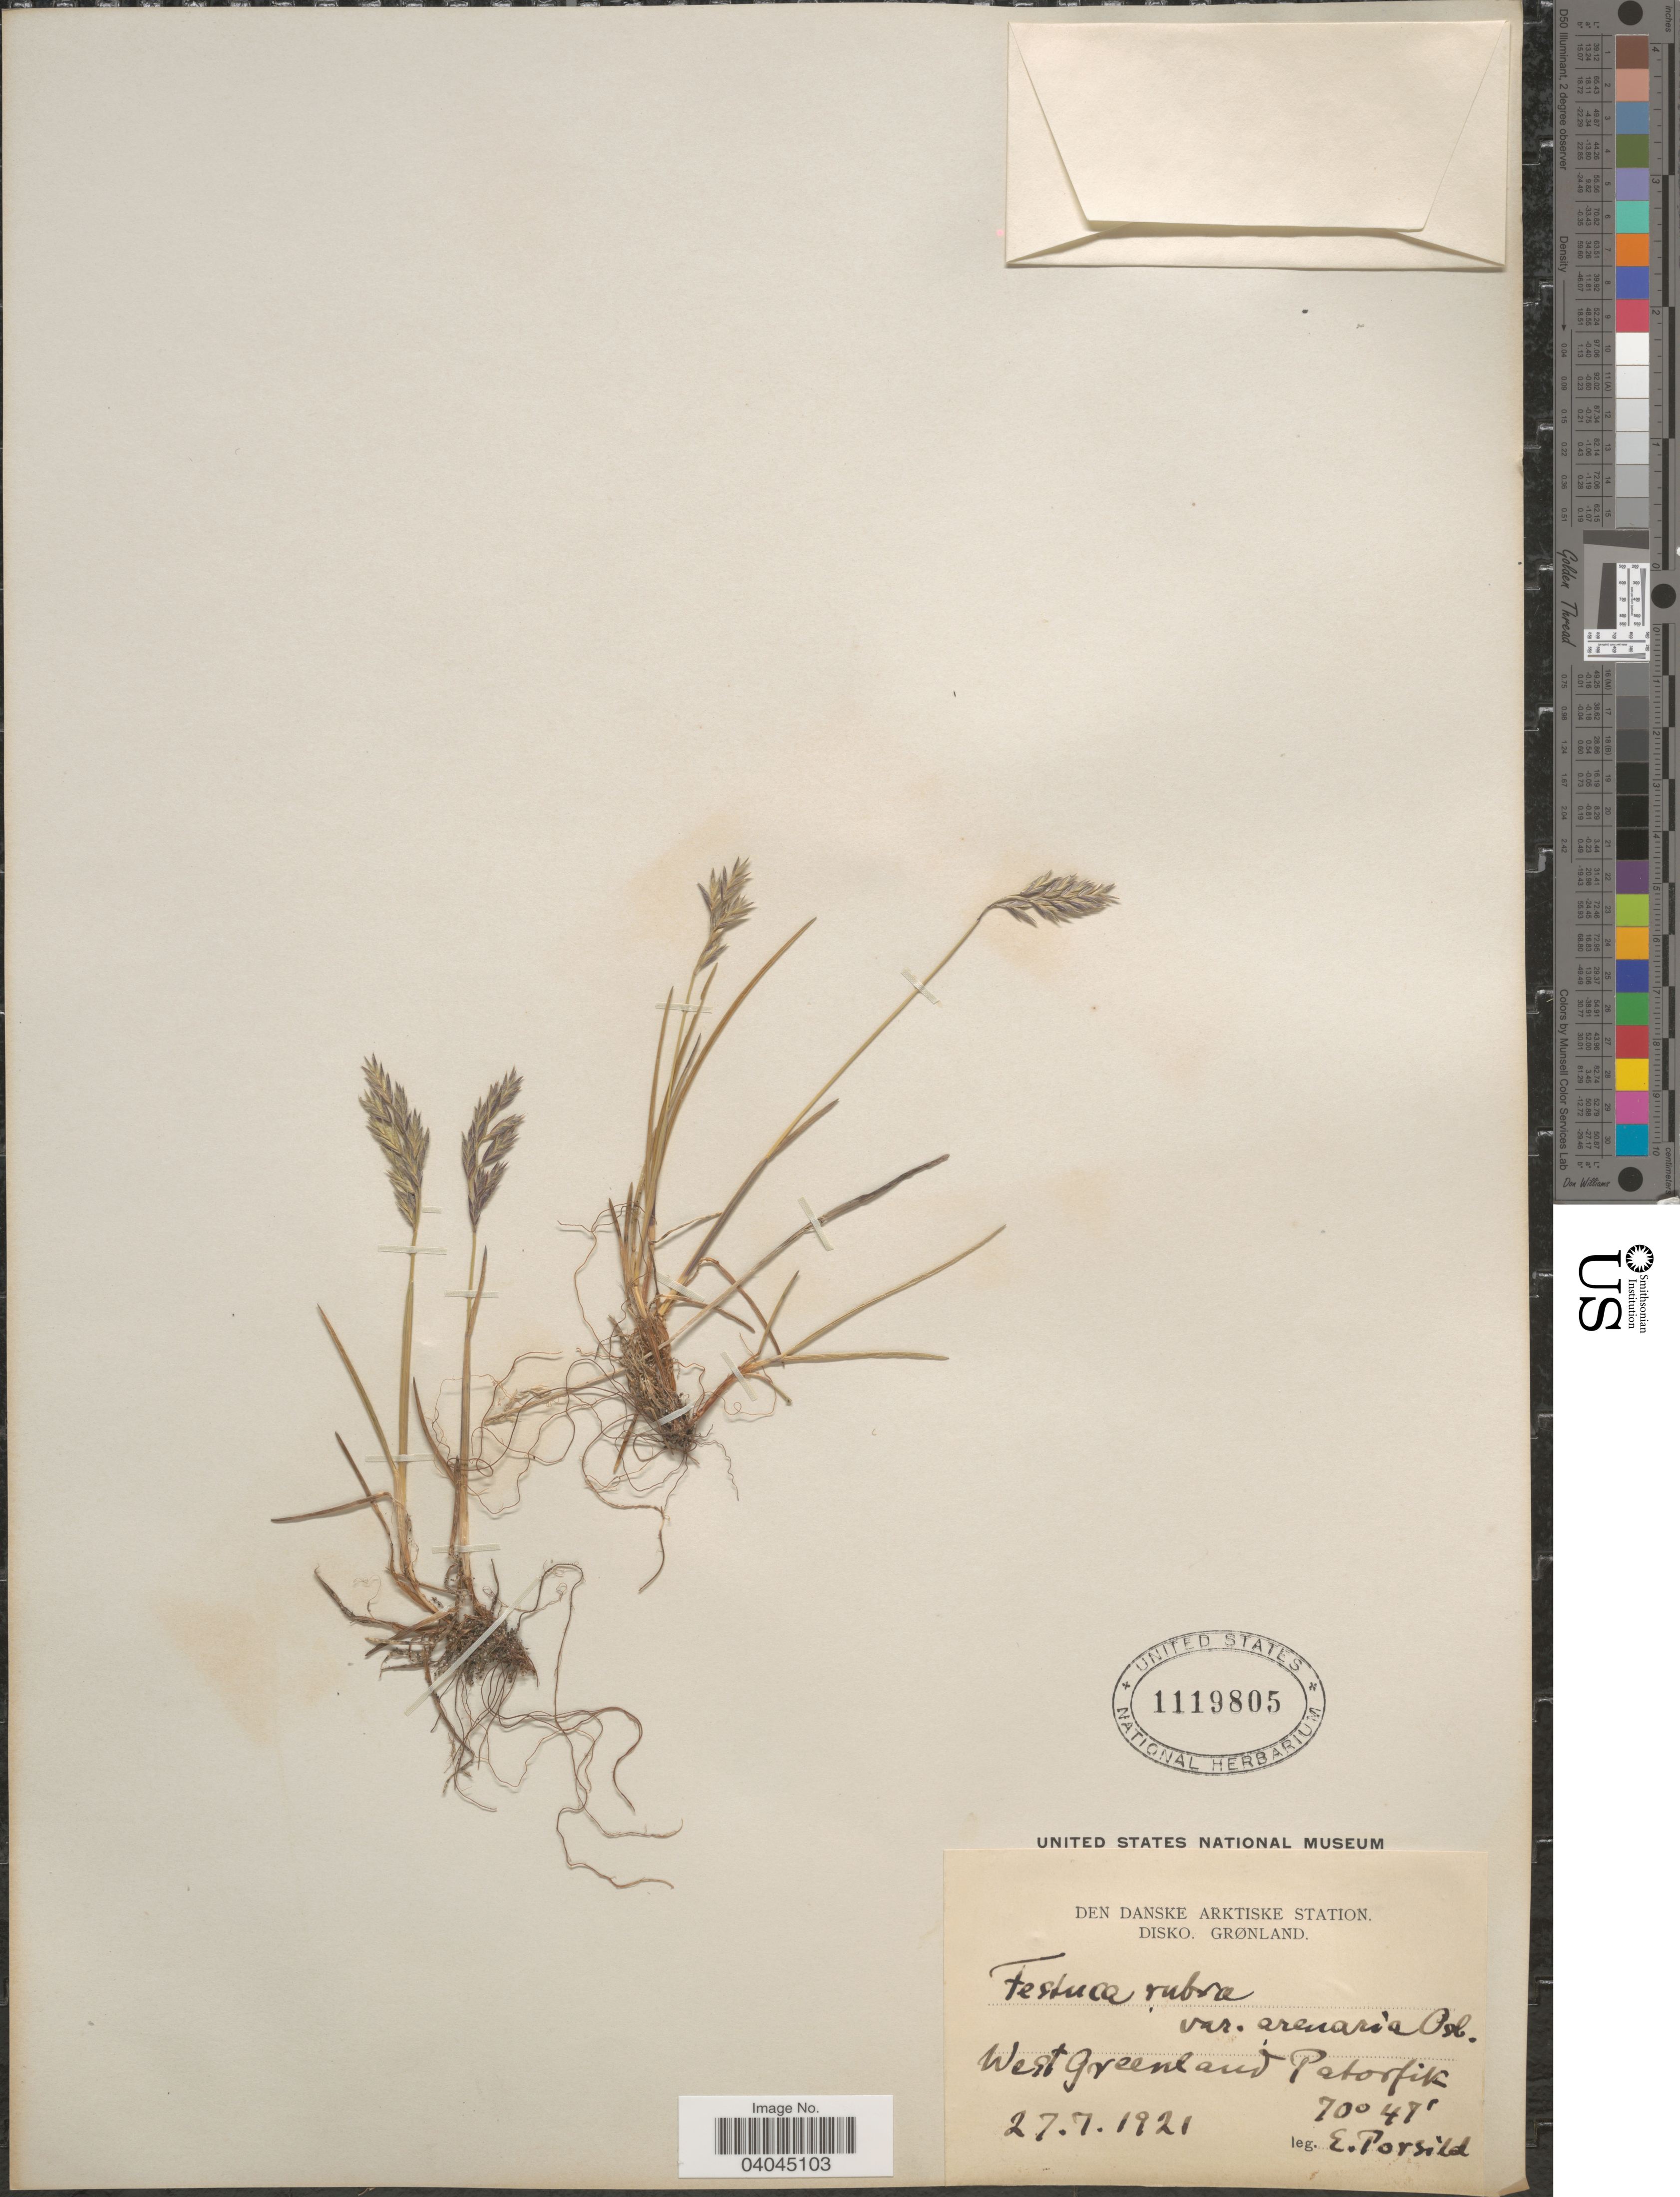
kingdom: Plantae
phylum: Tracheophyta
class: Liliopsida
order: Poales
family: Poaceae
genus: Festuca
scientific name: Festuca rubra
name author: L.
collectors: E. Porsild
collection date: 1921-07-27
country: Greenland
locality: Den Danske Arktiske Station. Disko. Grønland. West Greenland Patorfik.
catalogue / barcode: US 1119805